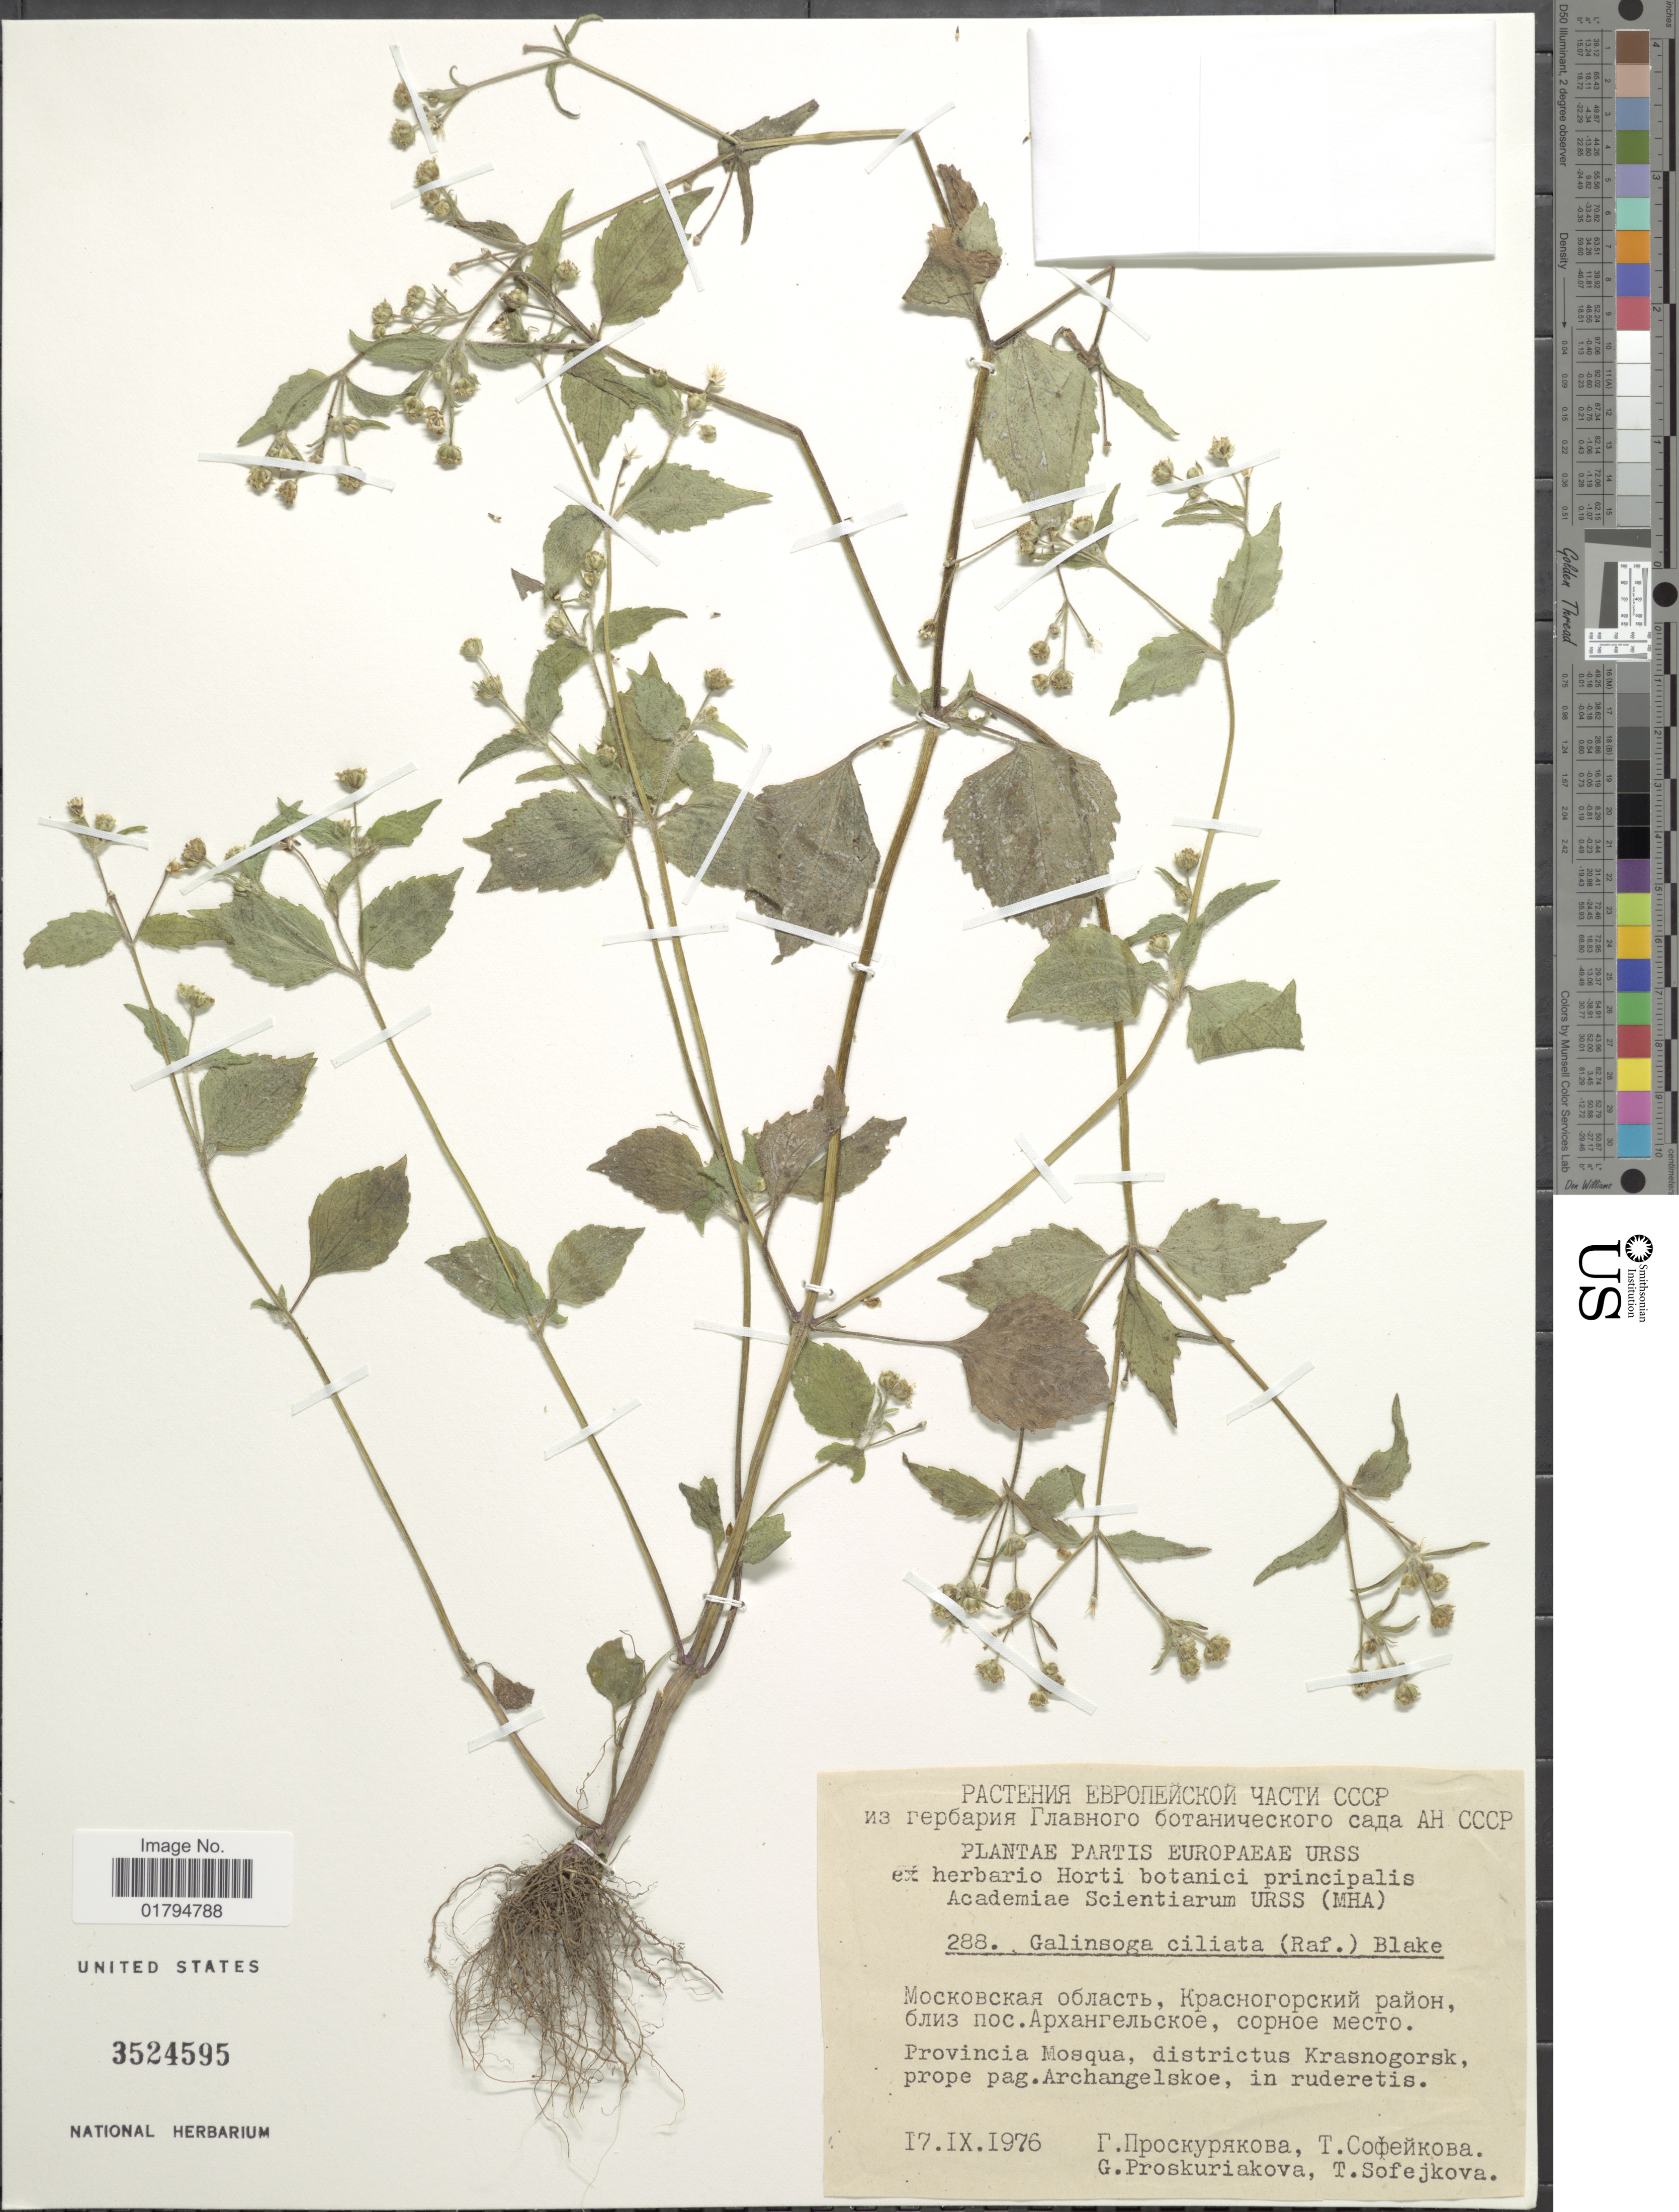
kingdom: Plantae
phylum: Tracheophyta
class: Magnoliopsida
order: Asterales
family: Asteraceae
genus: Galinsoga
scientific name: Galinsoga parviflora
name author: Cav.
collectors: G. Proskuriakova & T. Sofejkova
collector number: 288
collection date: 1976-09-17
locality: Provincia Mosqua, districturs Krasnogorsk, prope Pag. Archangelskoe. Partis Europaeae URSS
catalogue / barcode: US 3524595